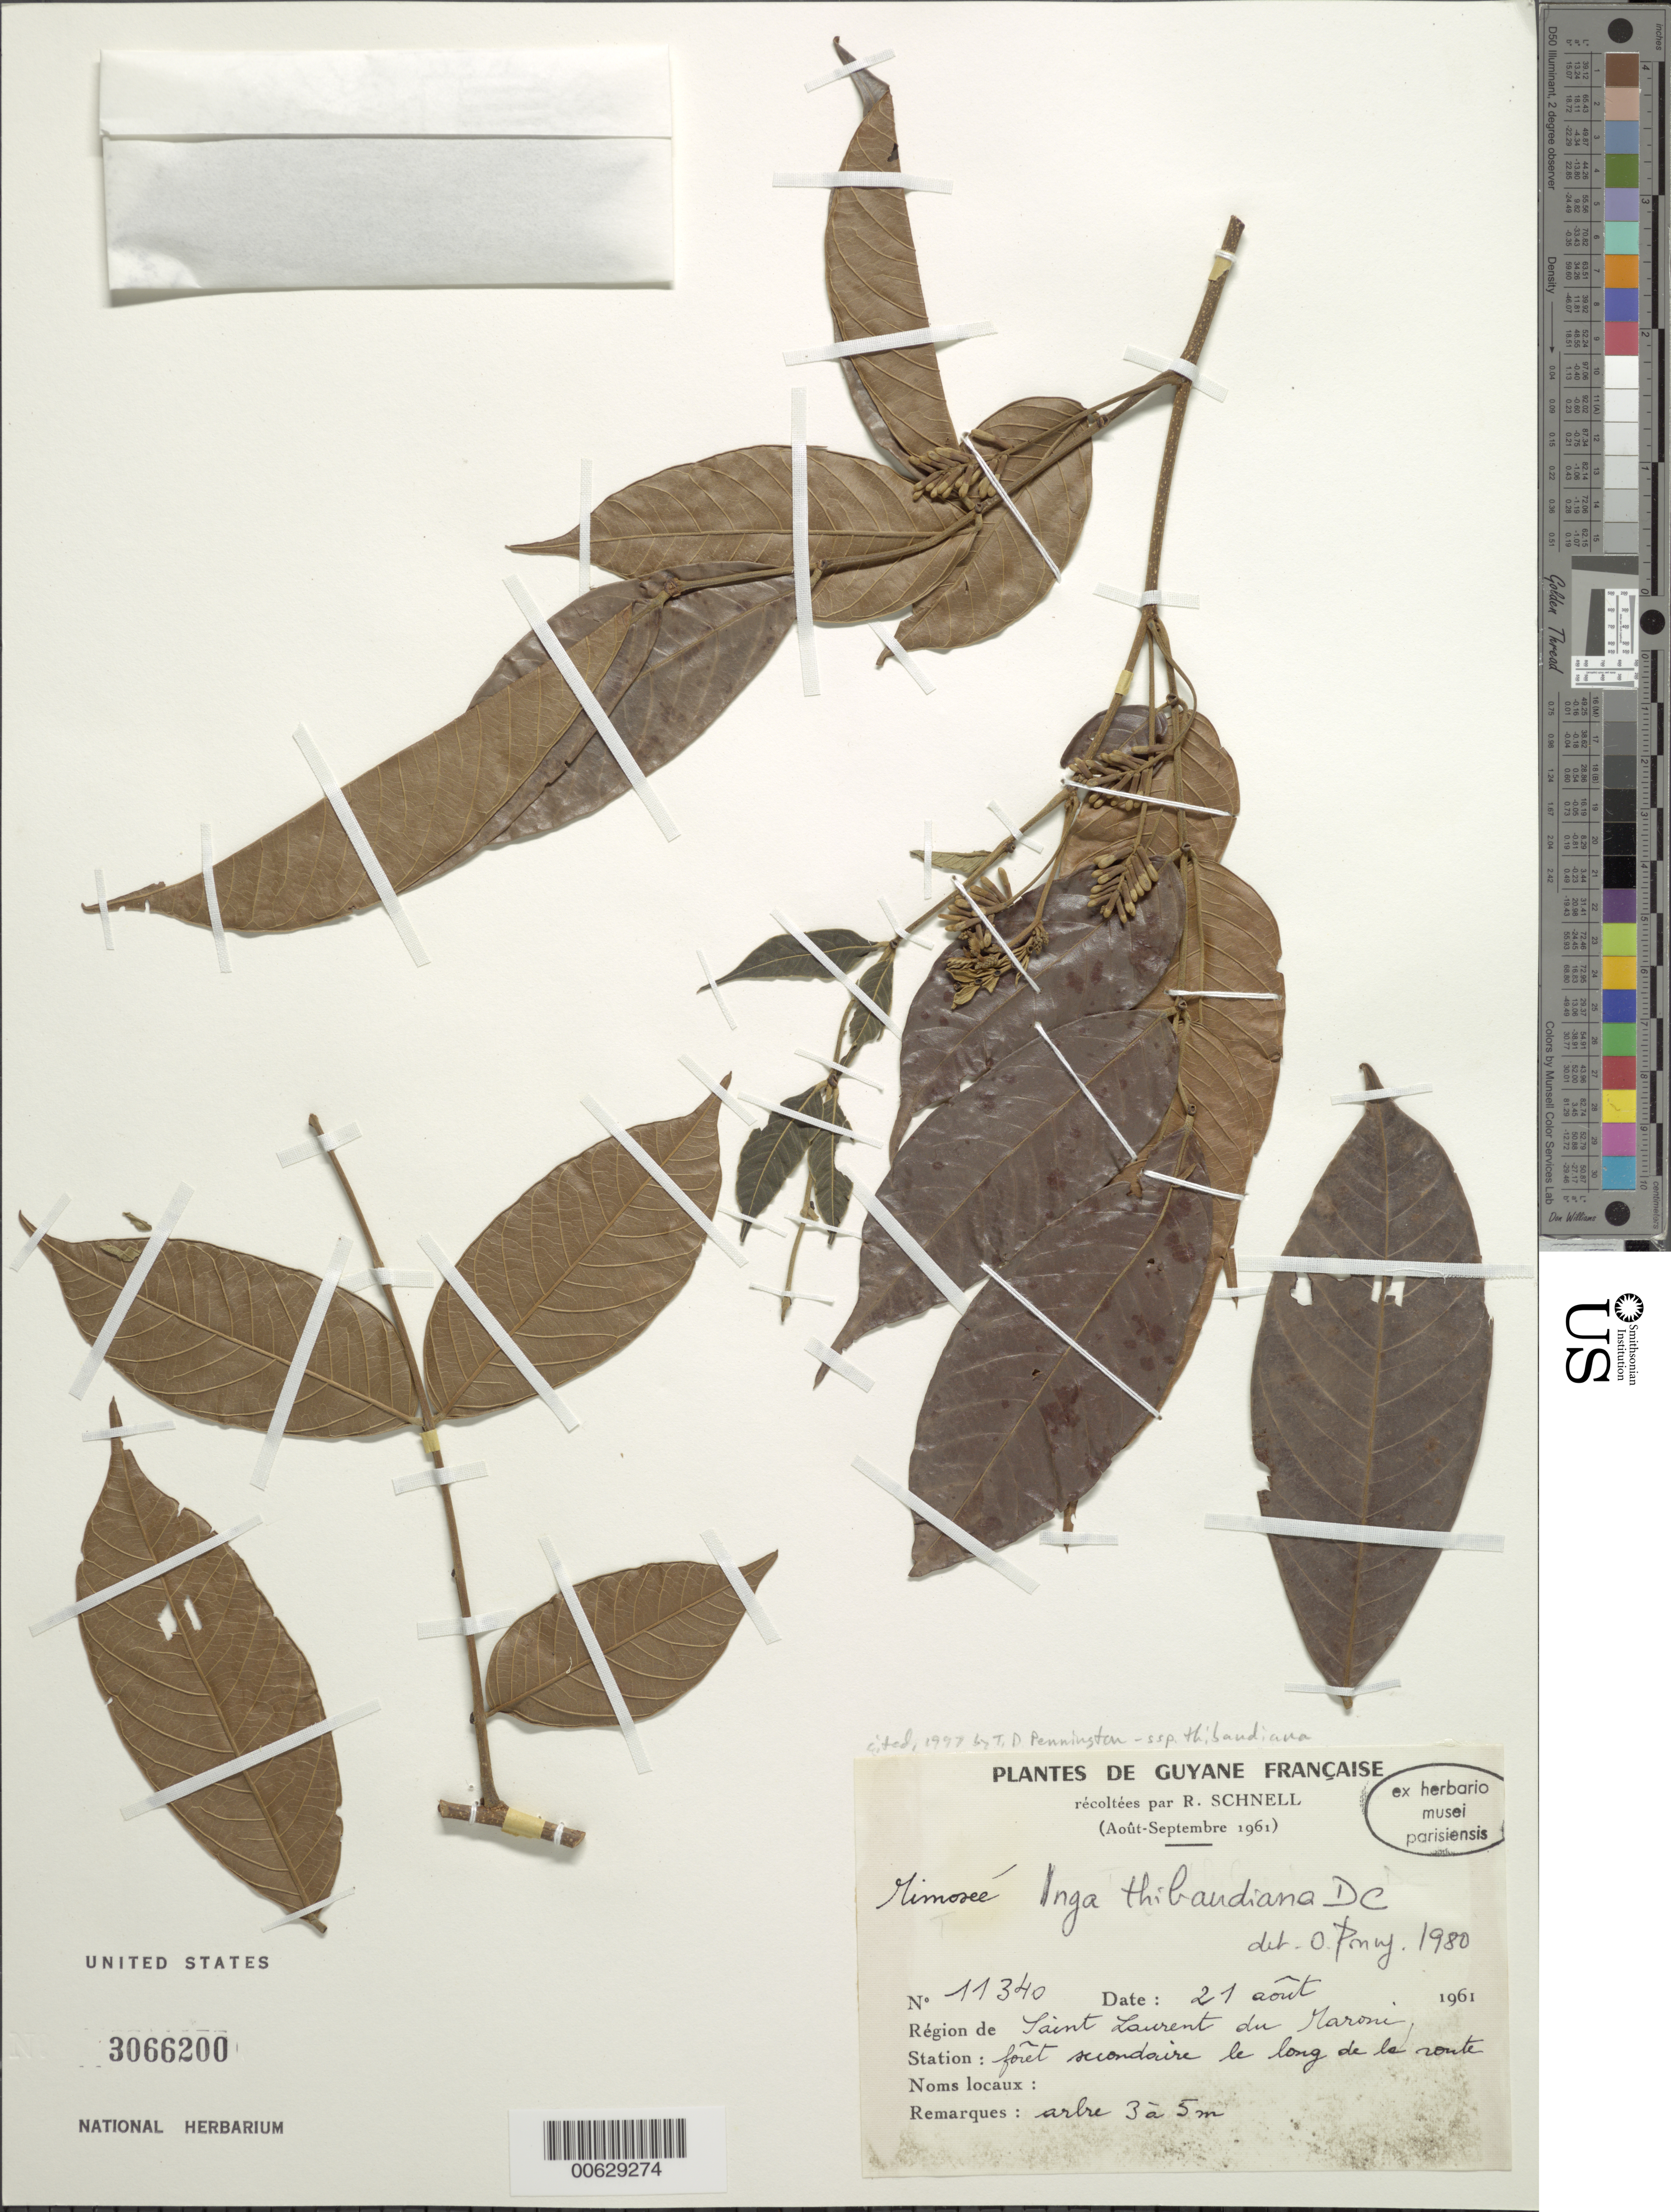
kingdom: Plantae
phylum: Tracheophyta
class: Magnoliopsida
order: Fabales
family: Fabaceae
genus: Inga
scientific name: Inga thibaudiana subsp. thibaudiana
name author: DC.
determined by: Pennington, T. D., (K)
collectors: R. A. Schnell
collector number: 11340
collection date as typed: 21-Aug-61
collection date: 1961-08-21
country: French Guiana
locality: Saint-Laurent du Maroni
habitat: Foret secondaire le long de la route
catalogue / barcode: US 3066200